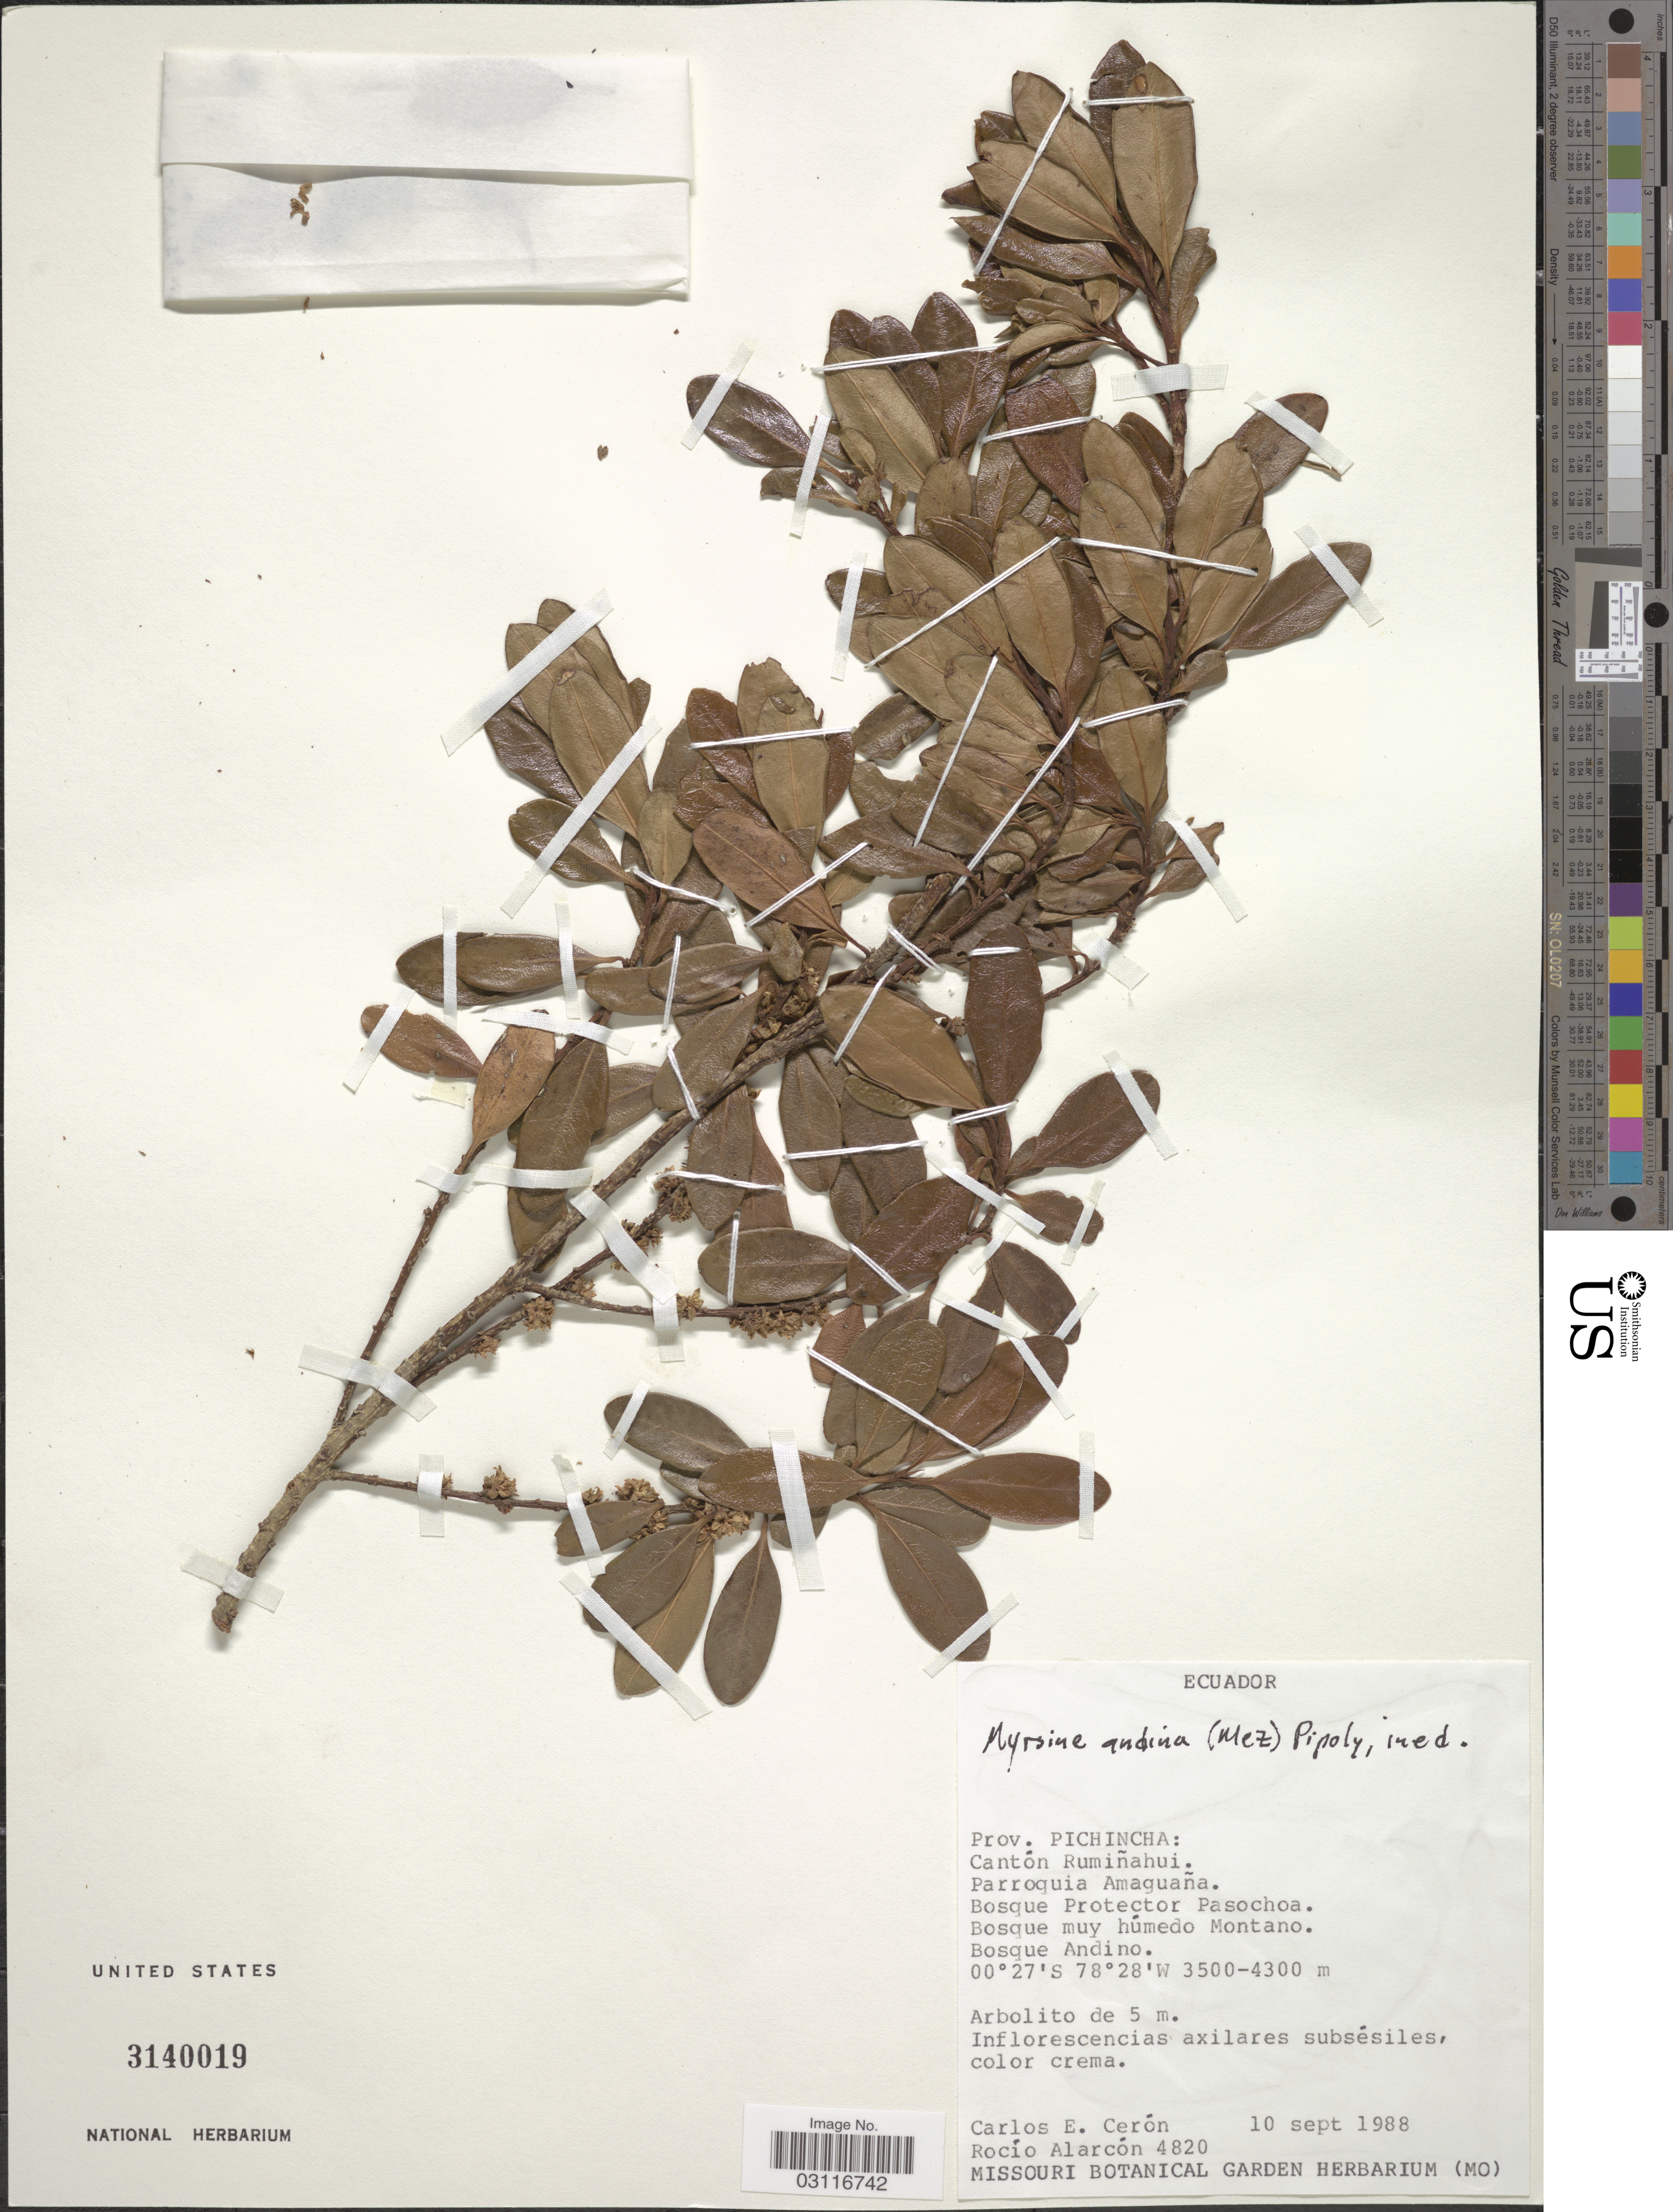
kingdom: Plantae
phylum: Tracheophyta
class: Magnoliopsida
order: Ericales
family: Primulaceae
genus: Myrsine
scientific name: Myrsine andina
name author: (Mez) Pipoly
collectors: C. E. Cerón M. & R. Alarcón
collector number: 4820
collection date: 1988-09-10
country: Ecuador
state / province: Pichincha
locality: Cantón Rumiñahui. Parroquia Amaguaña. Bosque Protector Pasochoa. Bosque muy húmedo Montano. Bosque Andino.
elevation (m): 3500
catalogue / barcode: US 3140019